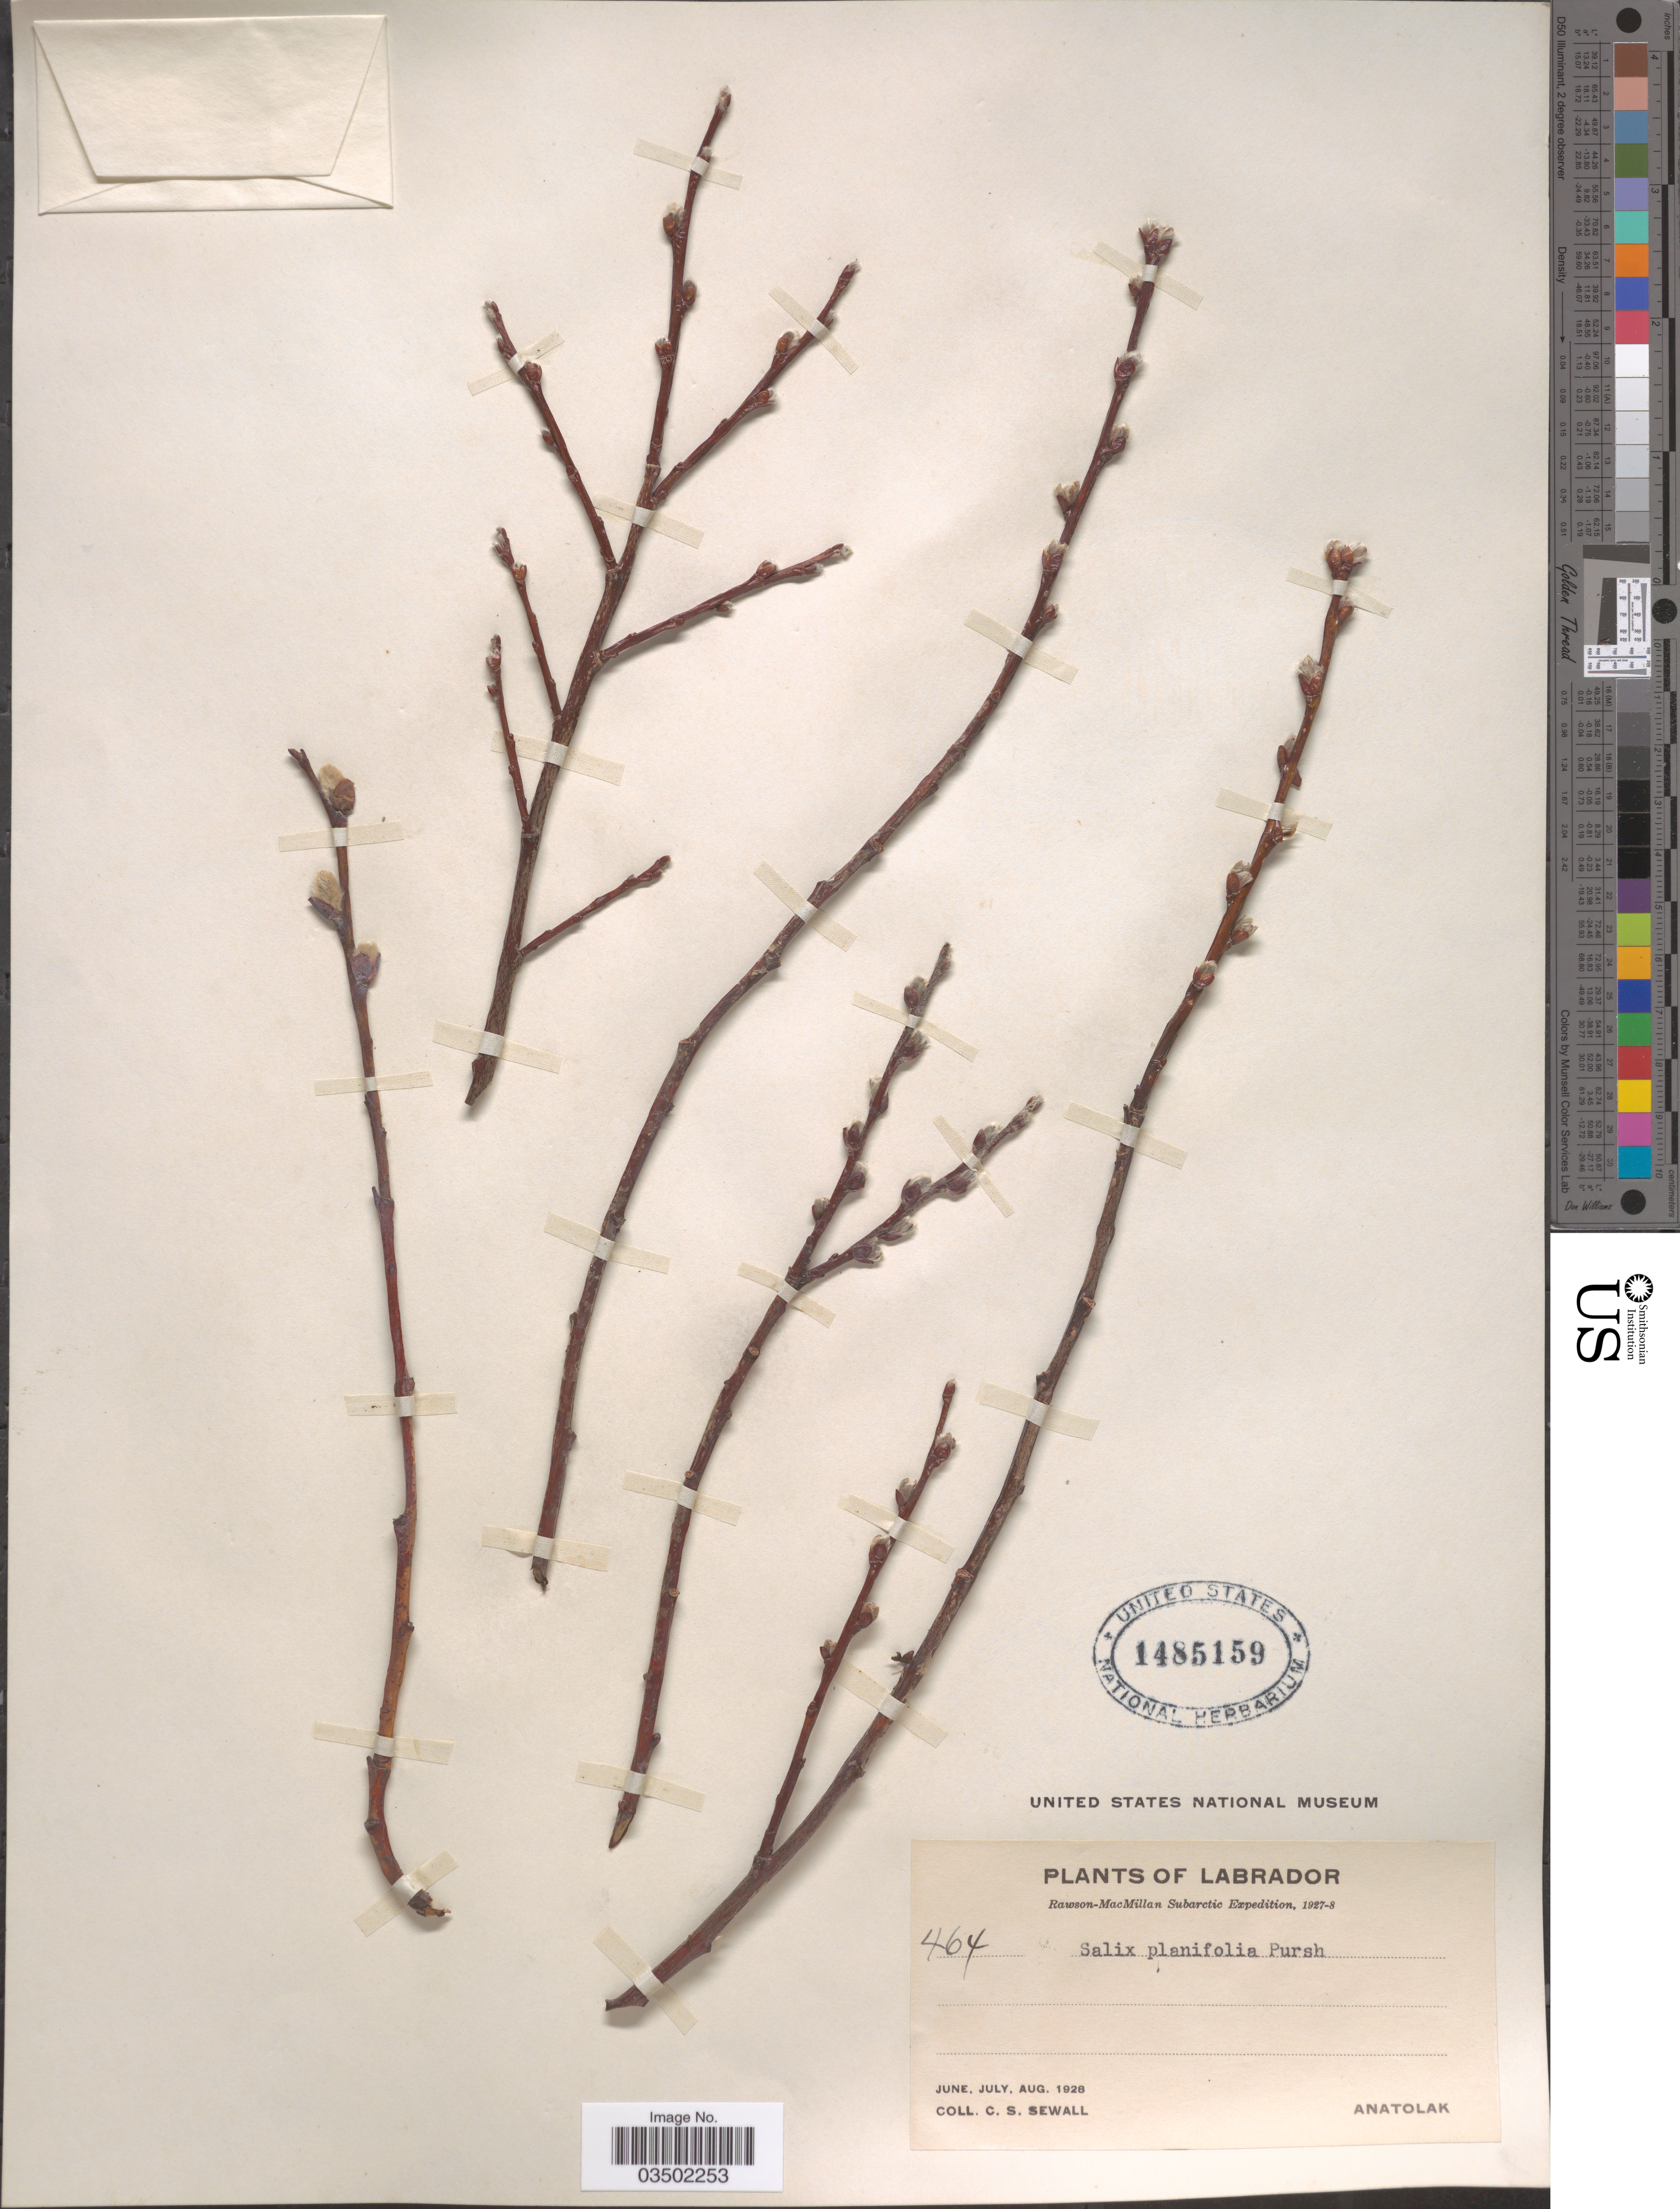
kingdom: Plantae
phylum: Tracheophyta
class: Magnoliopsida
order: Malpighiales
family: Salicaceae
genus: Salix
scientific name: Salix planifolia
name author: Pursh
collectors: C. Sewall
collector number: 464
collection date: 1928-06/1928-08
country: Canada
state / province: Newfoundland and Labrador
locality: Labrador. Anatolak.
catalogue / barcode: US 1485159